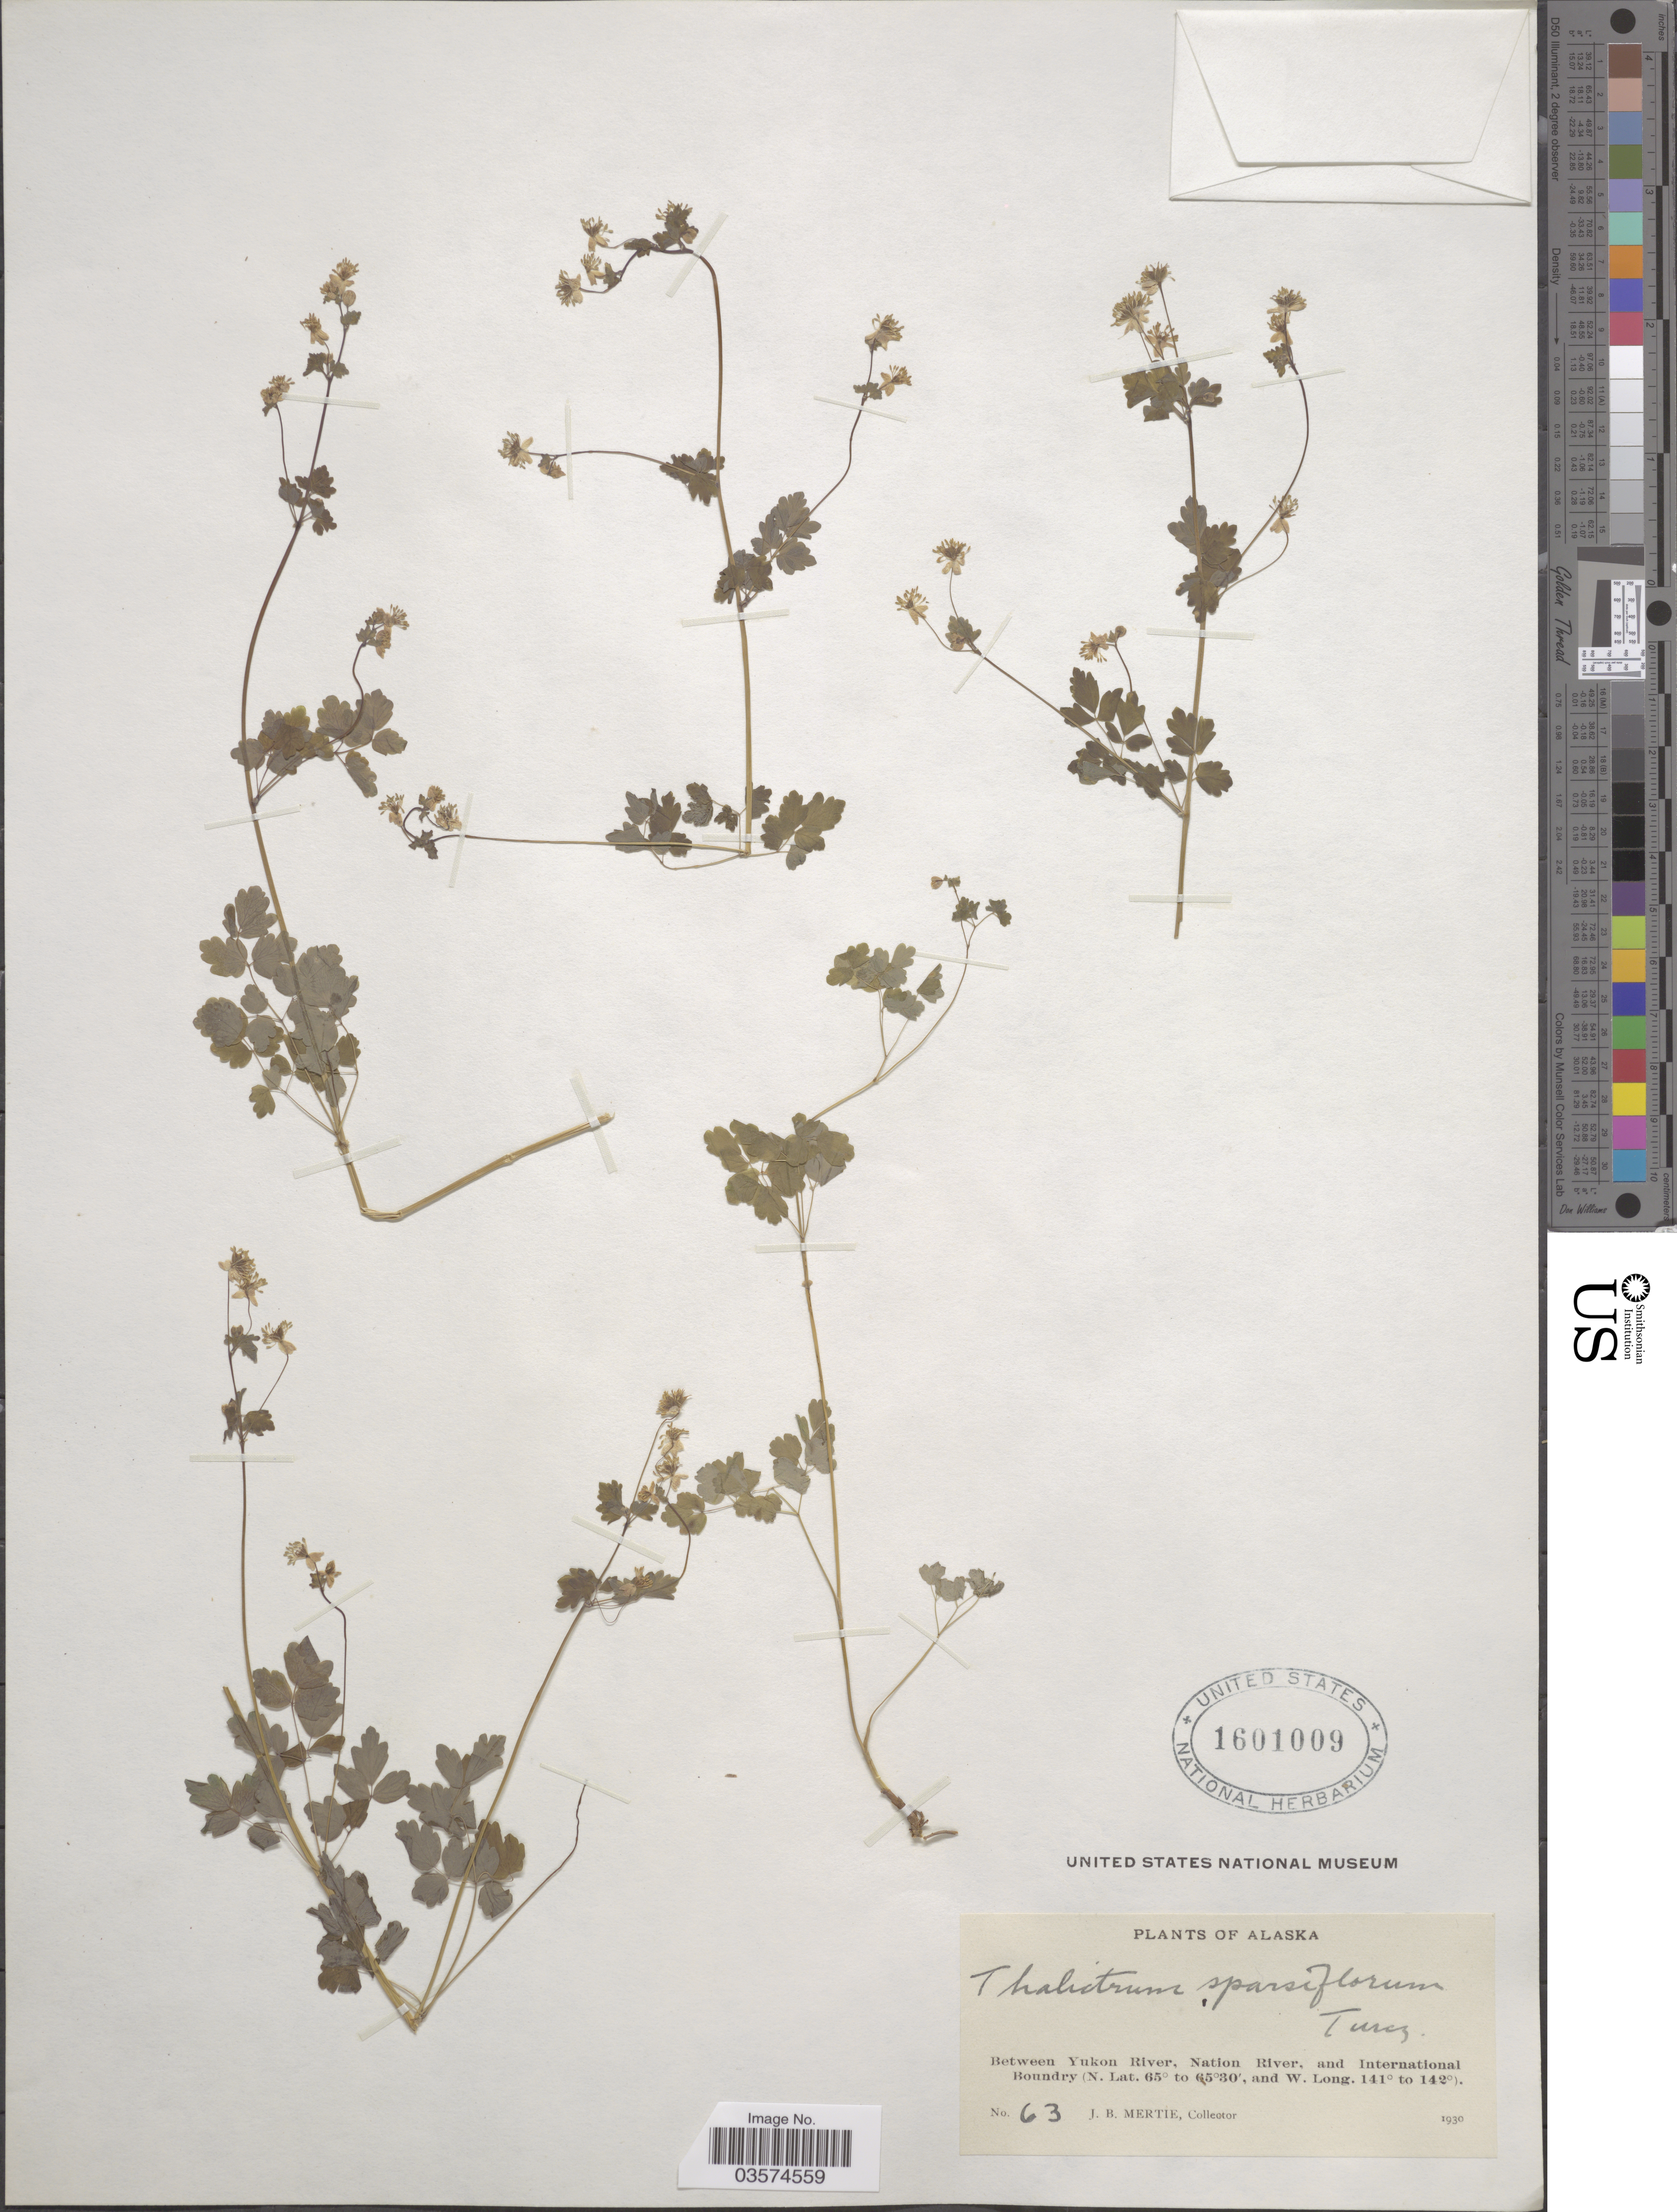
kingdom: Plantae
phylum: Tracheophyta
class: Magnoliopsida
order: Ranunculales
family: Ranunculaceae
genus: Thalictrum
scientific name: Thalictrum sparsiflorum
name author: Turcz. ex Fisch. & C.A. Mey.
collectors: J. Mertie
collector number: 63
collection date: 1930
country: United States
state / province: Alaska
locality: Between Yukon River, Nation River, and International Boundary.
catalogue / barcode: US 1601009